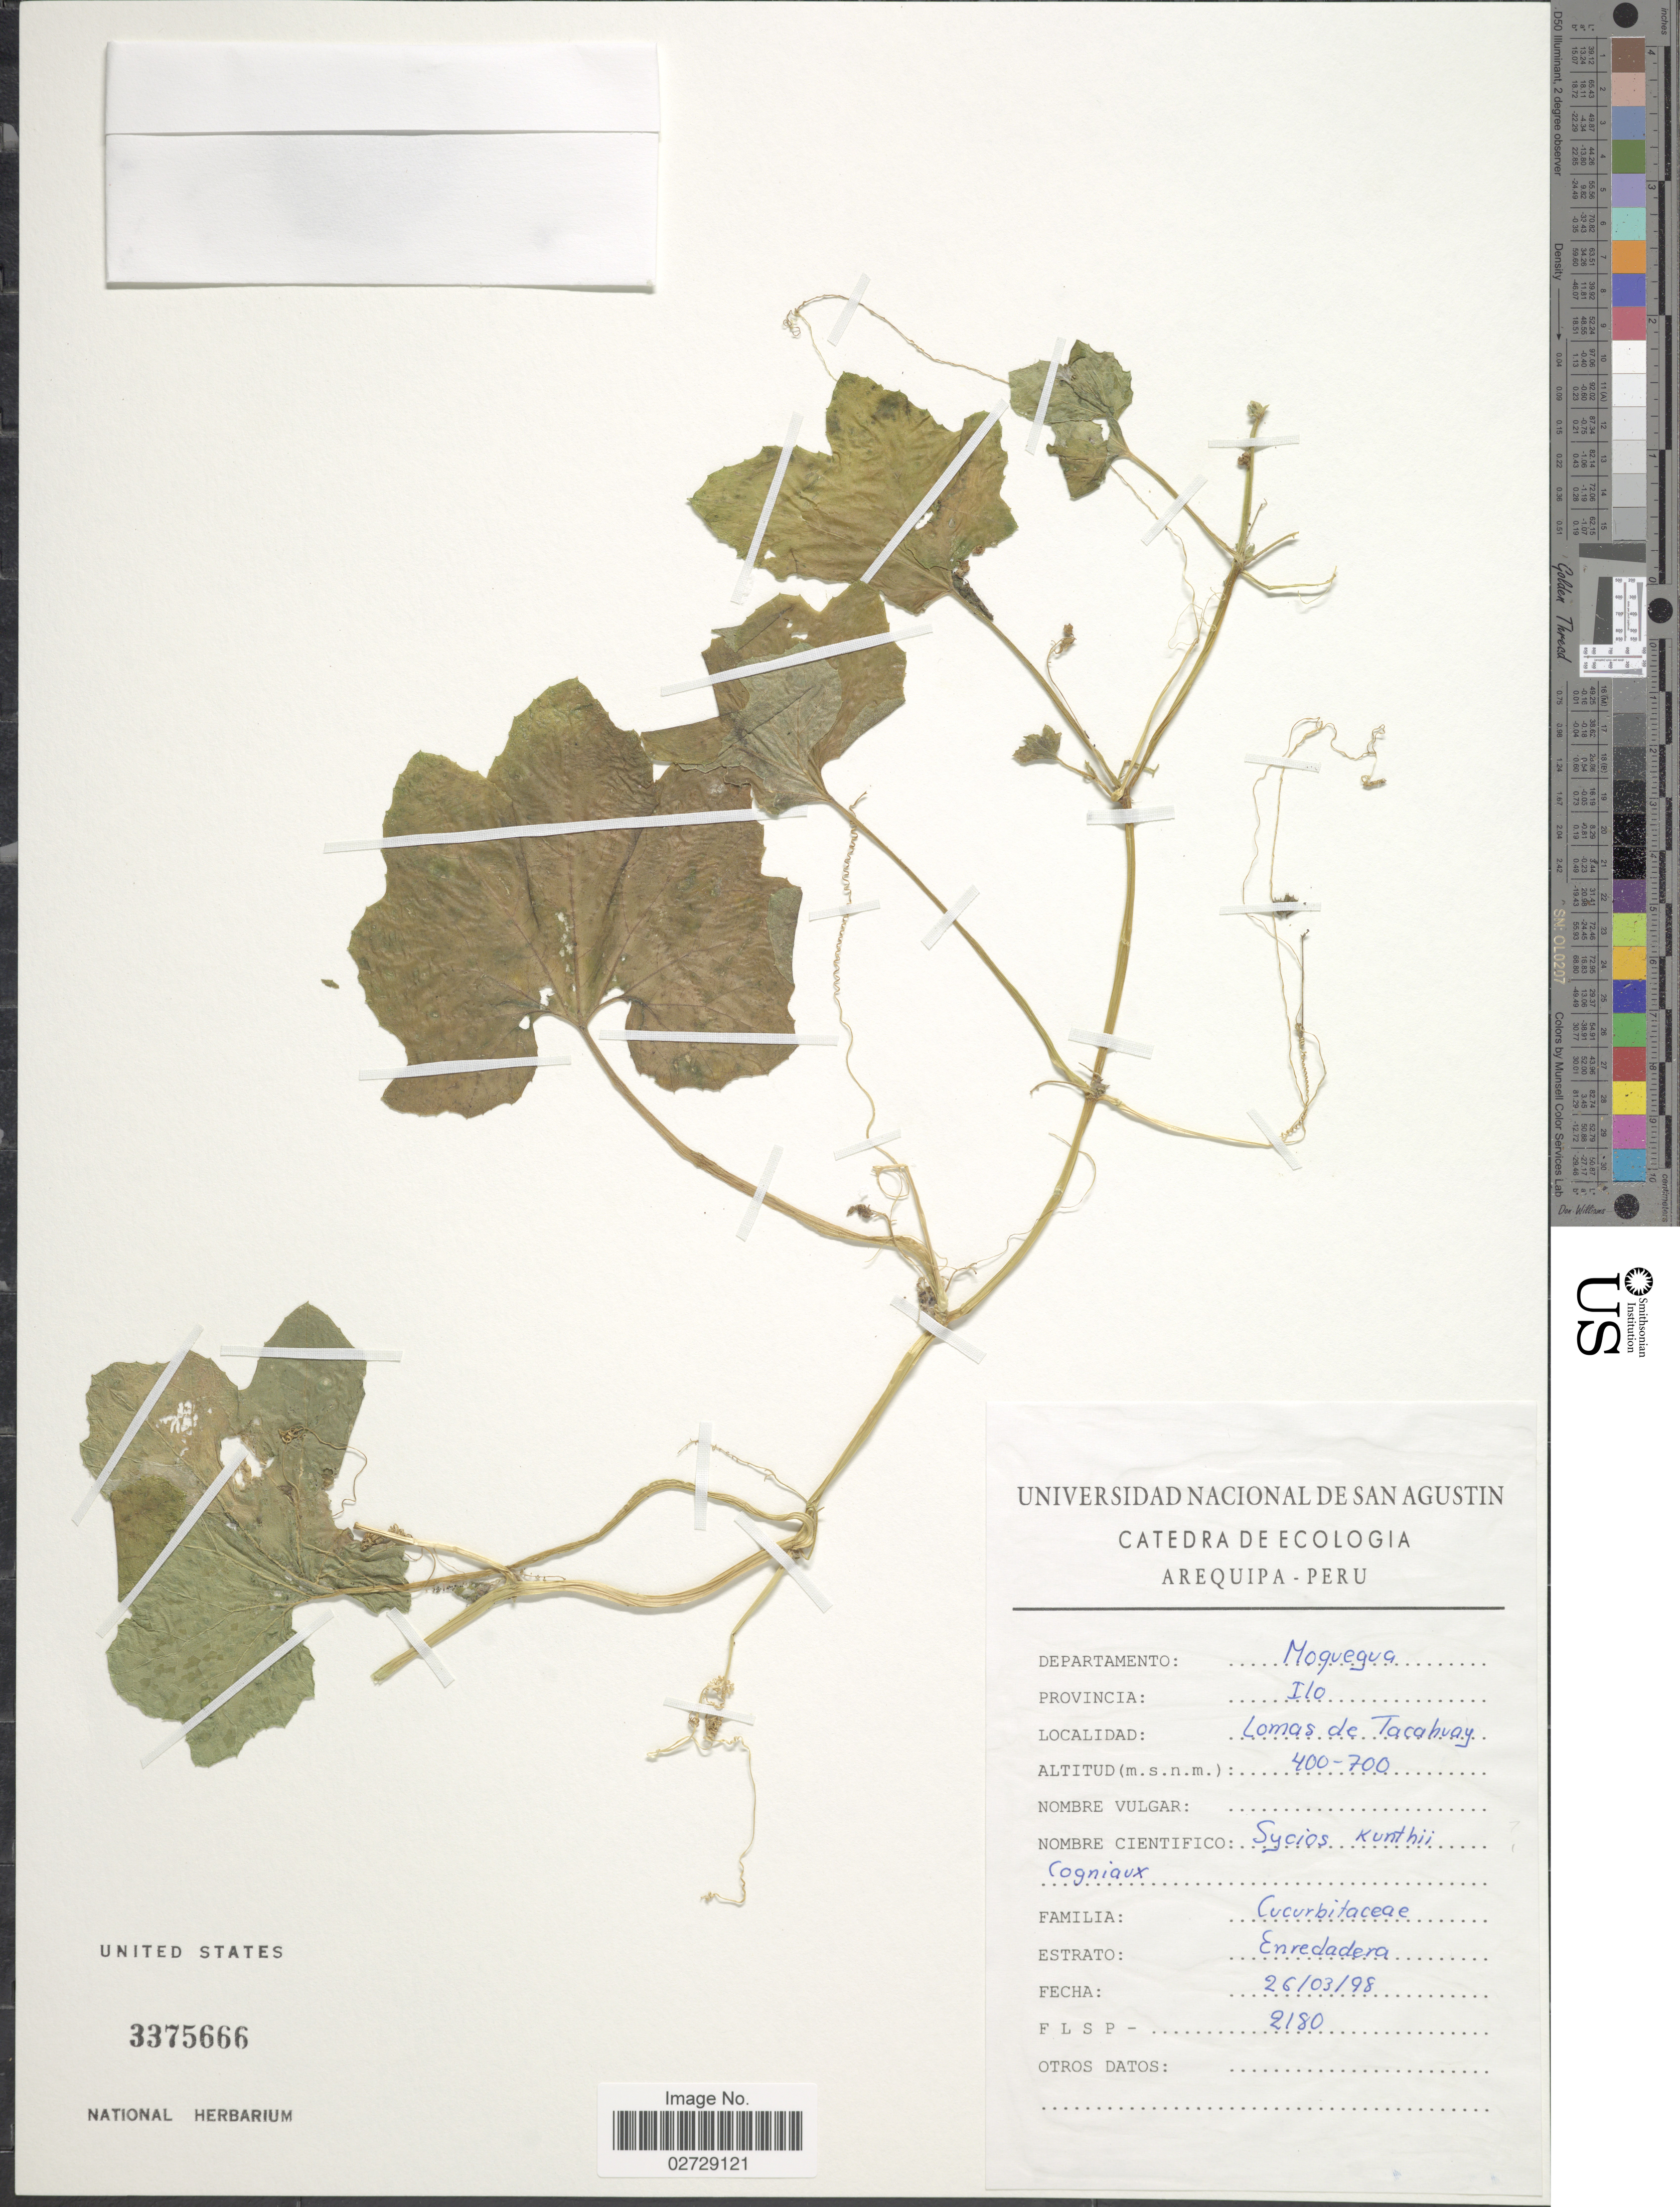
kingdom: Plantae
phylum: Tracheophyta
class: Magnoliopsida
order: Cucurbitales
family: Cucurbitaceae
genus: Sicyos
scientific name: Sicyos kunthii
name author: Cogn.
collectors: Universidad Nacional de San Agustin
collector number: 2180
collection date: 1998-03-26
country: Peru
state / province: Moquegua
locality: Departamento: Moquegua, Provincia: Ilo, Lomas de Tacahuay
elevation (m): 400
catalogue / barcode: US 3375666